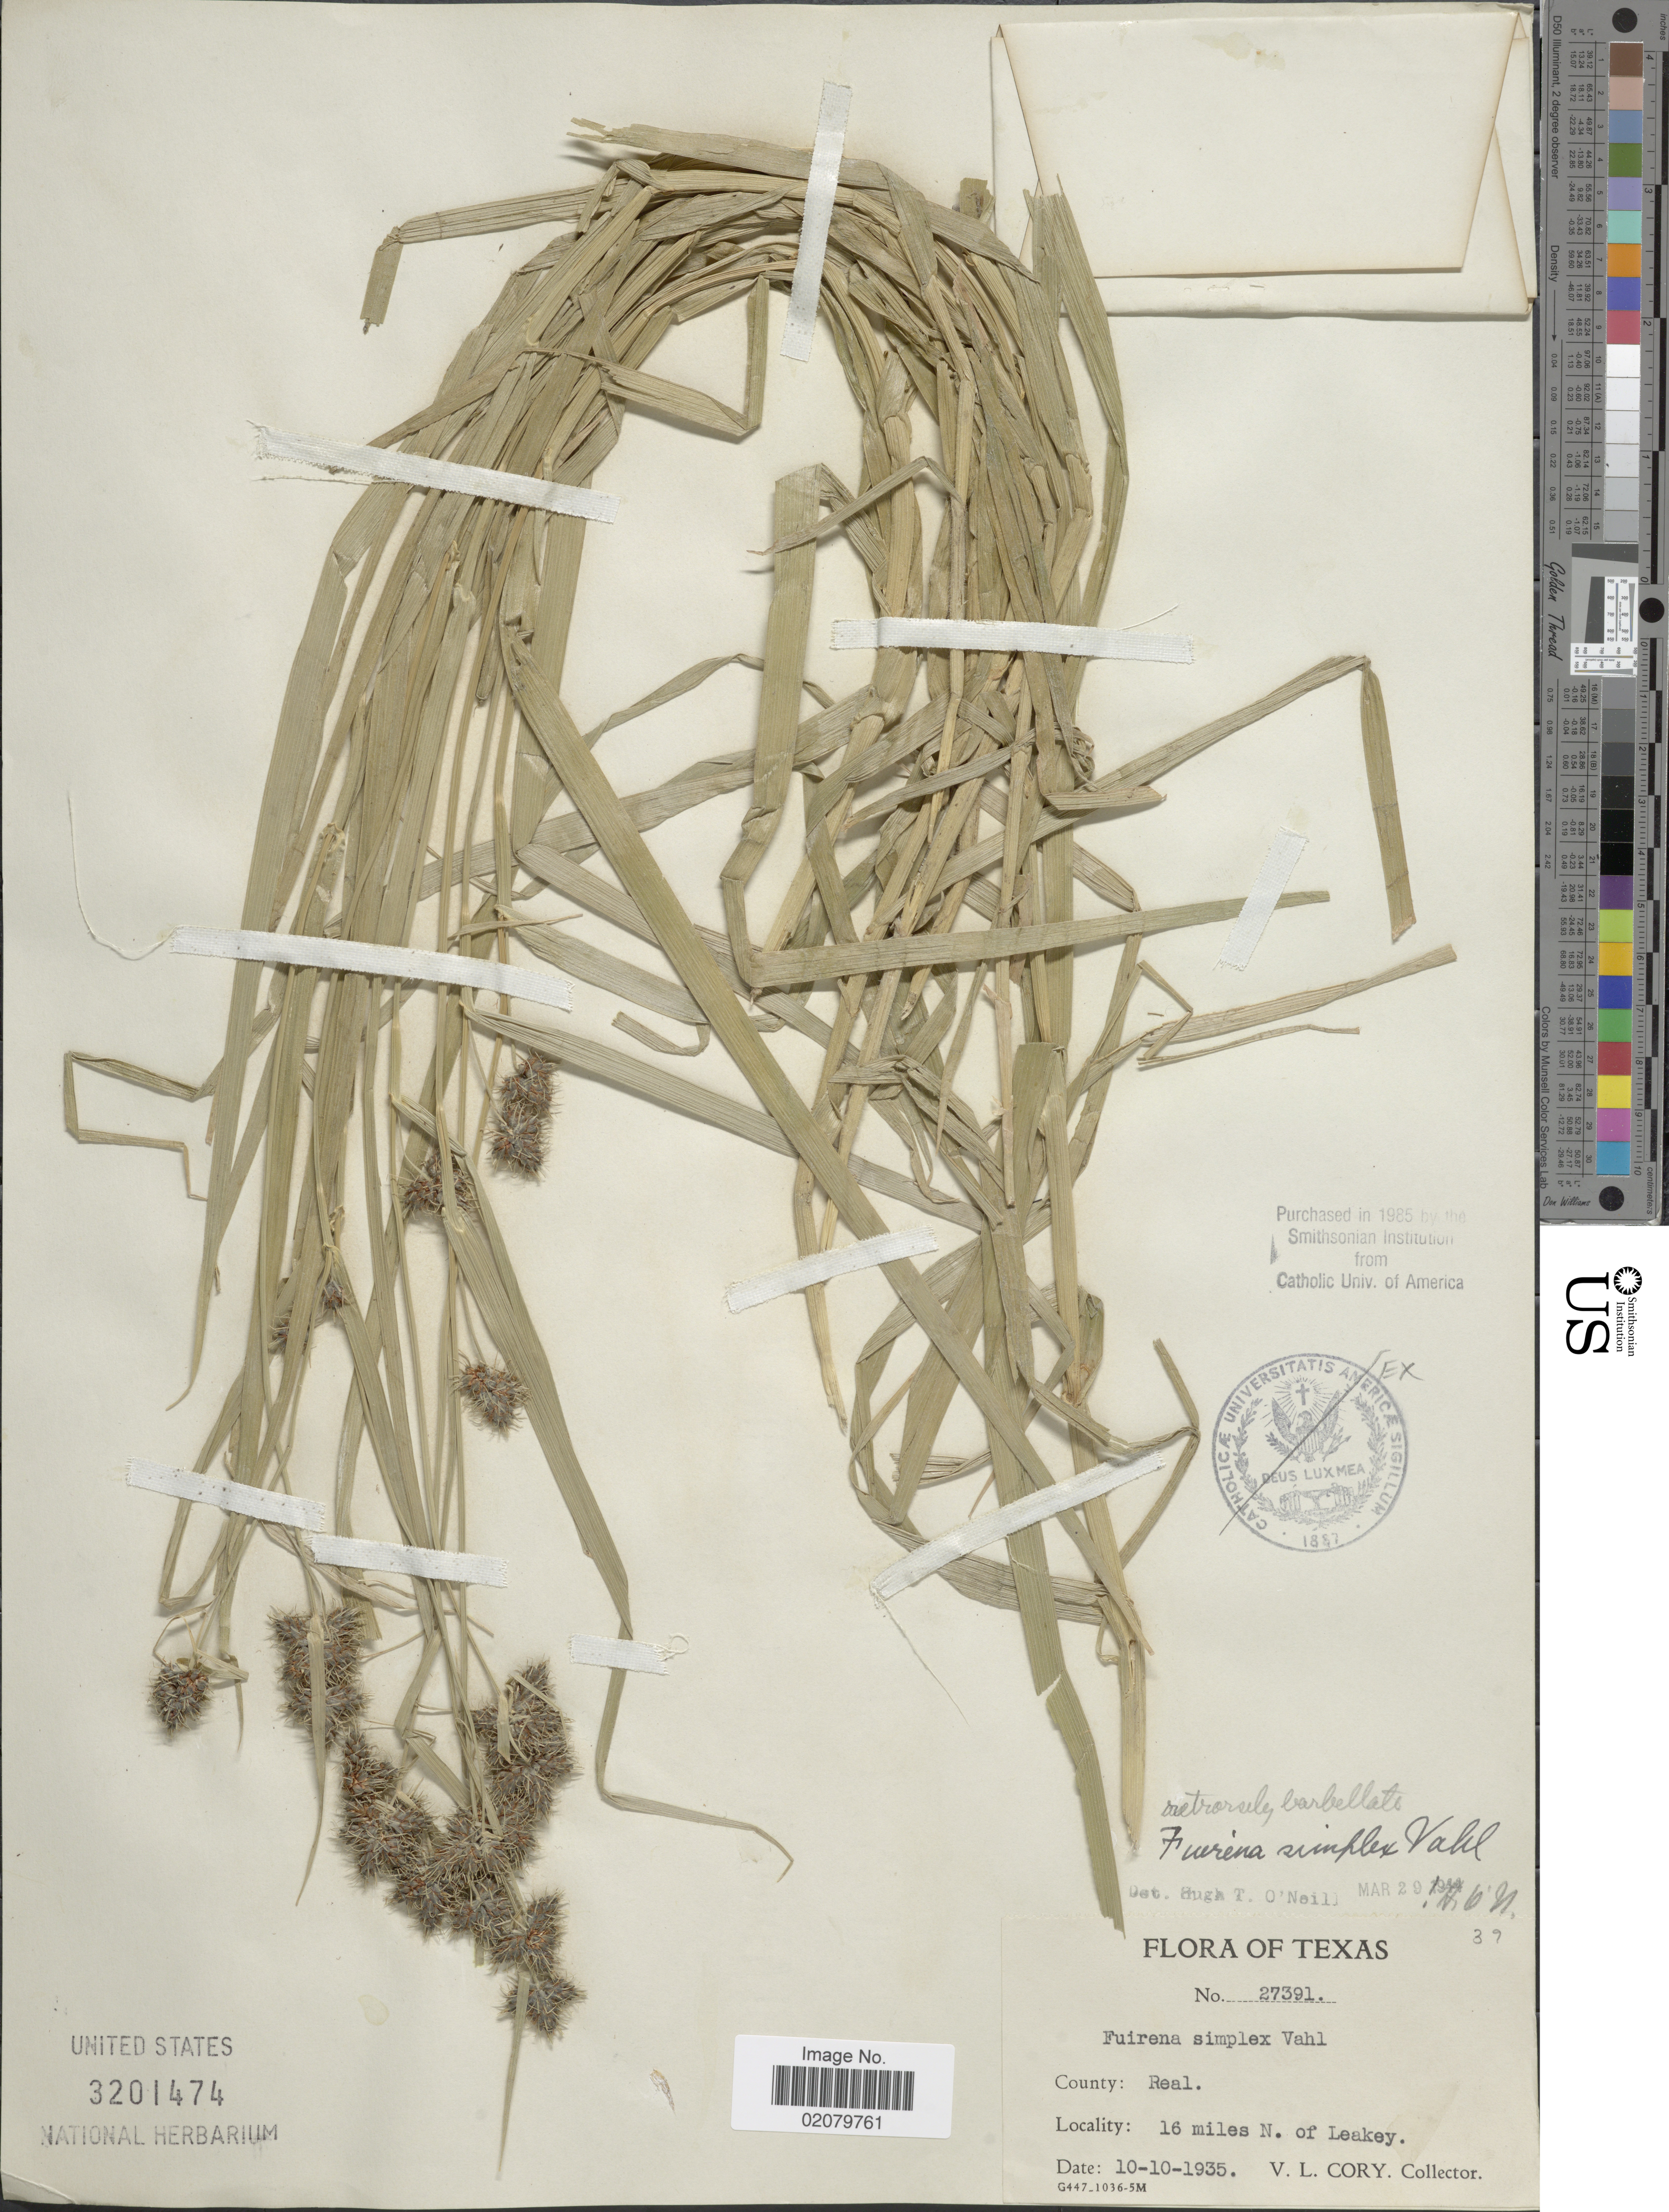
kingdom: Plantae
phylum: Tracheophyta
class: Liliopsida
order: Poales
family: Cyperaceae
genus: Fuirena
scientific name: Fuirena simplex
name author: Vahl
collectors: V. Cory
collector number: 27391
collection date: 1935-10-10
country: United States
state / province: Texas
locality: County: Real, 16 miles N. of Leakey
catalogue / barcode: US 3201474